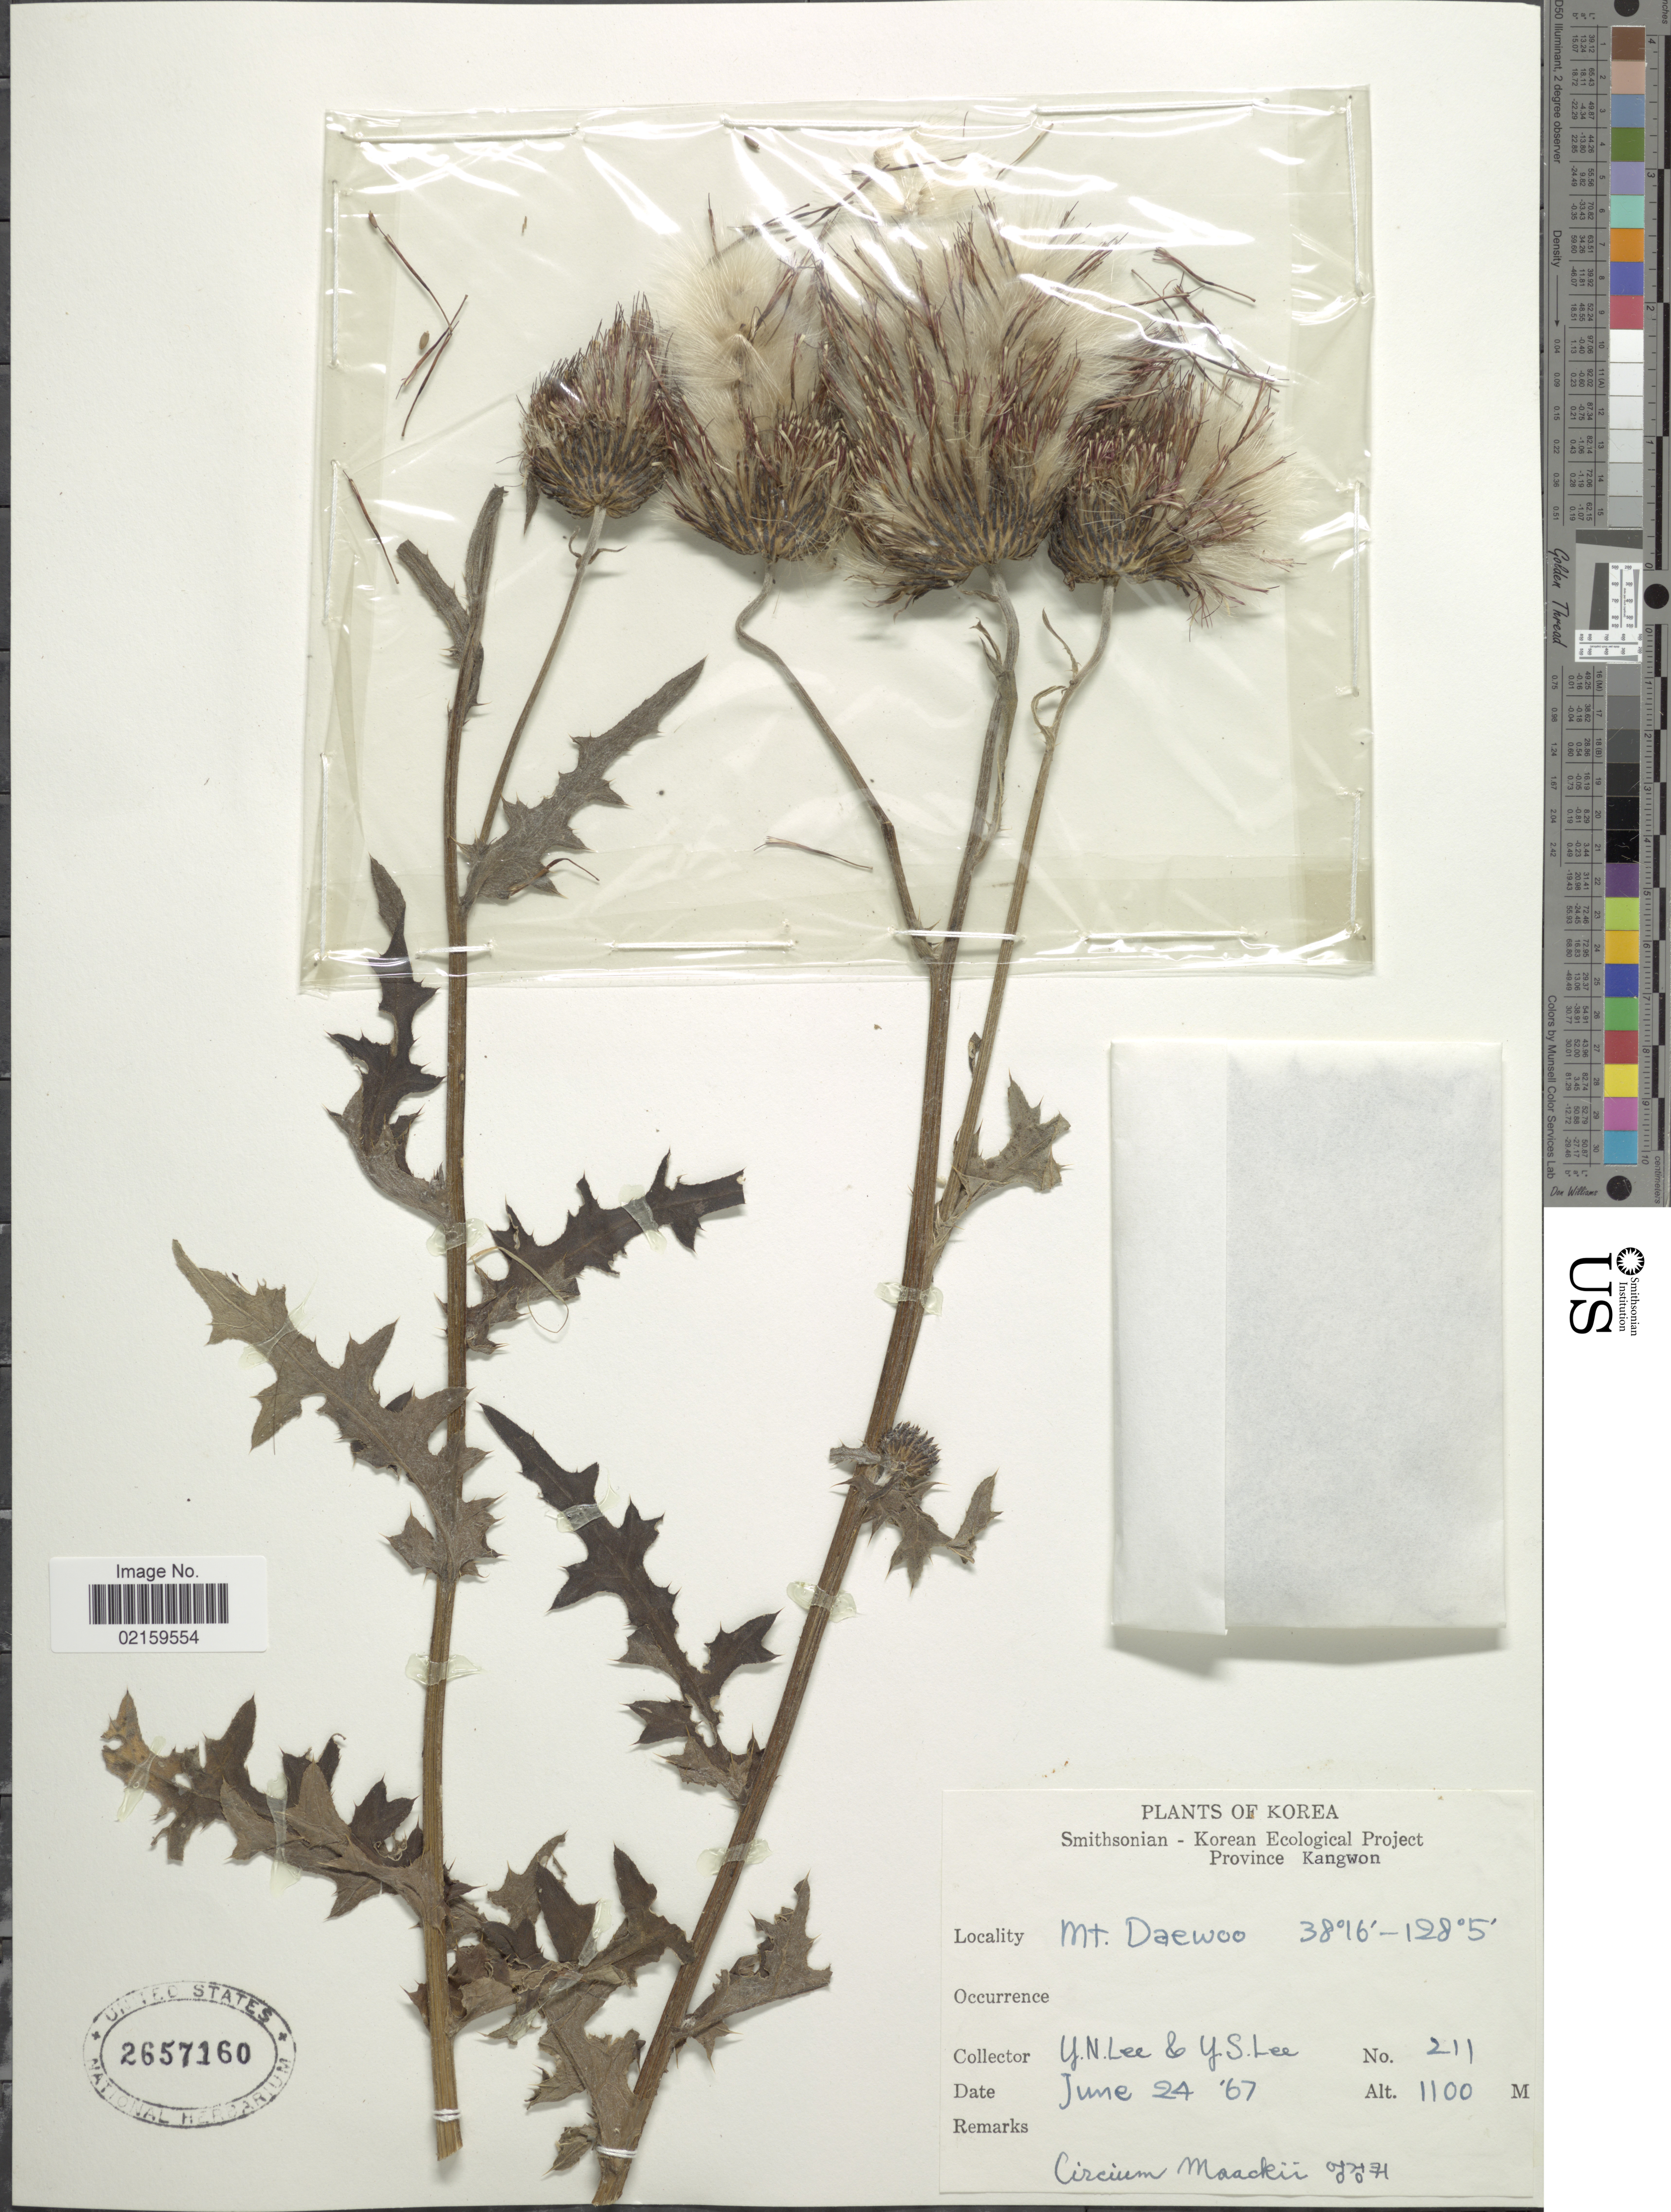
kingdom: Plantae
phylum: Tracheophyta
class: Magnoliopsida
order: Asterales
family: Asteraceae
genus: Cirsium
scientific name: Cirsium japonicum var. maackii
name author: (Maxim.) Matsum.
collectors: Y. N. Lee & Y. S. Lee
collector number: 211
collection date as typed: Transcribed d/m/y: 24/6/67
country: North Korea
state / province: Kangwon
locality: Province Kangwon. Mt. Daewoo.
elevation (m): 1100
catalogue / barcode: US 2657160